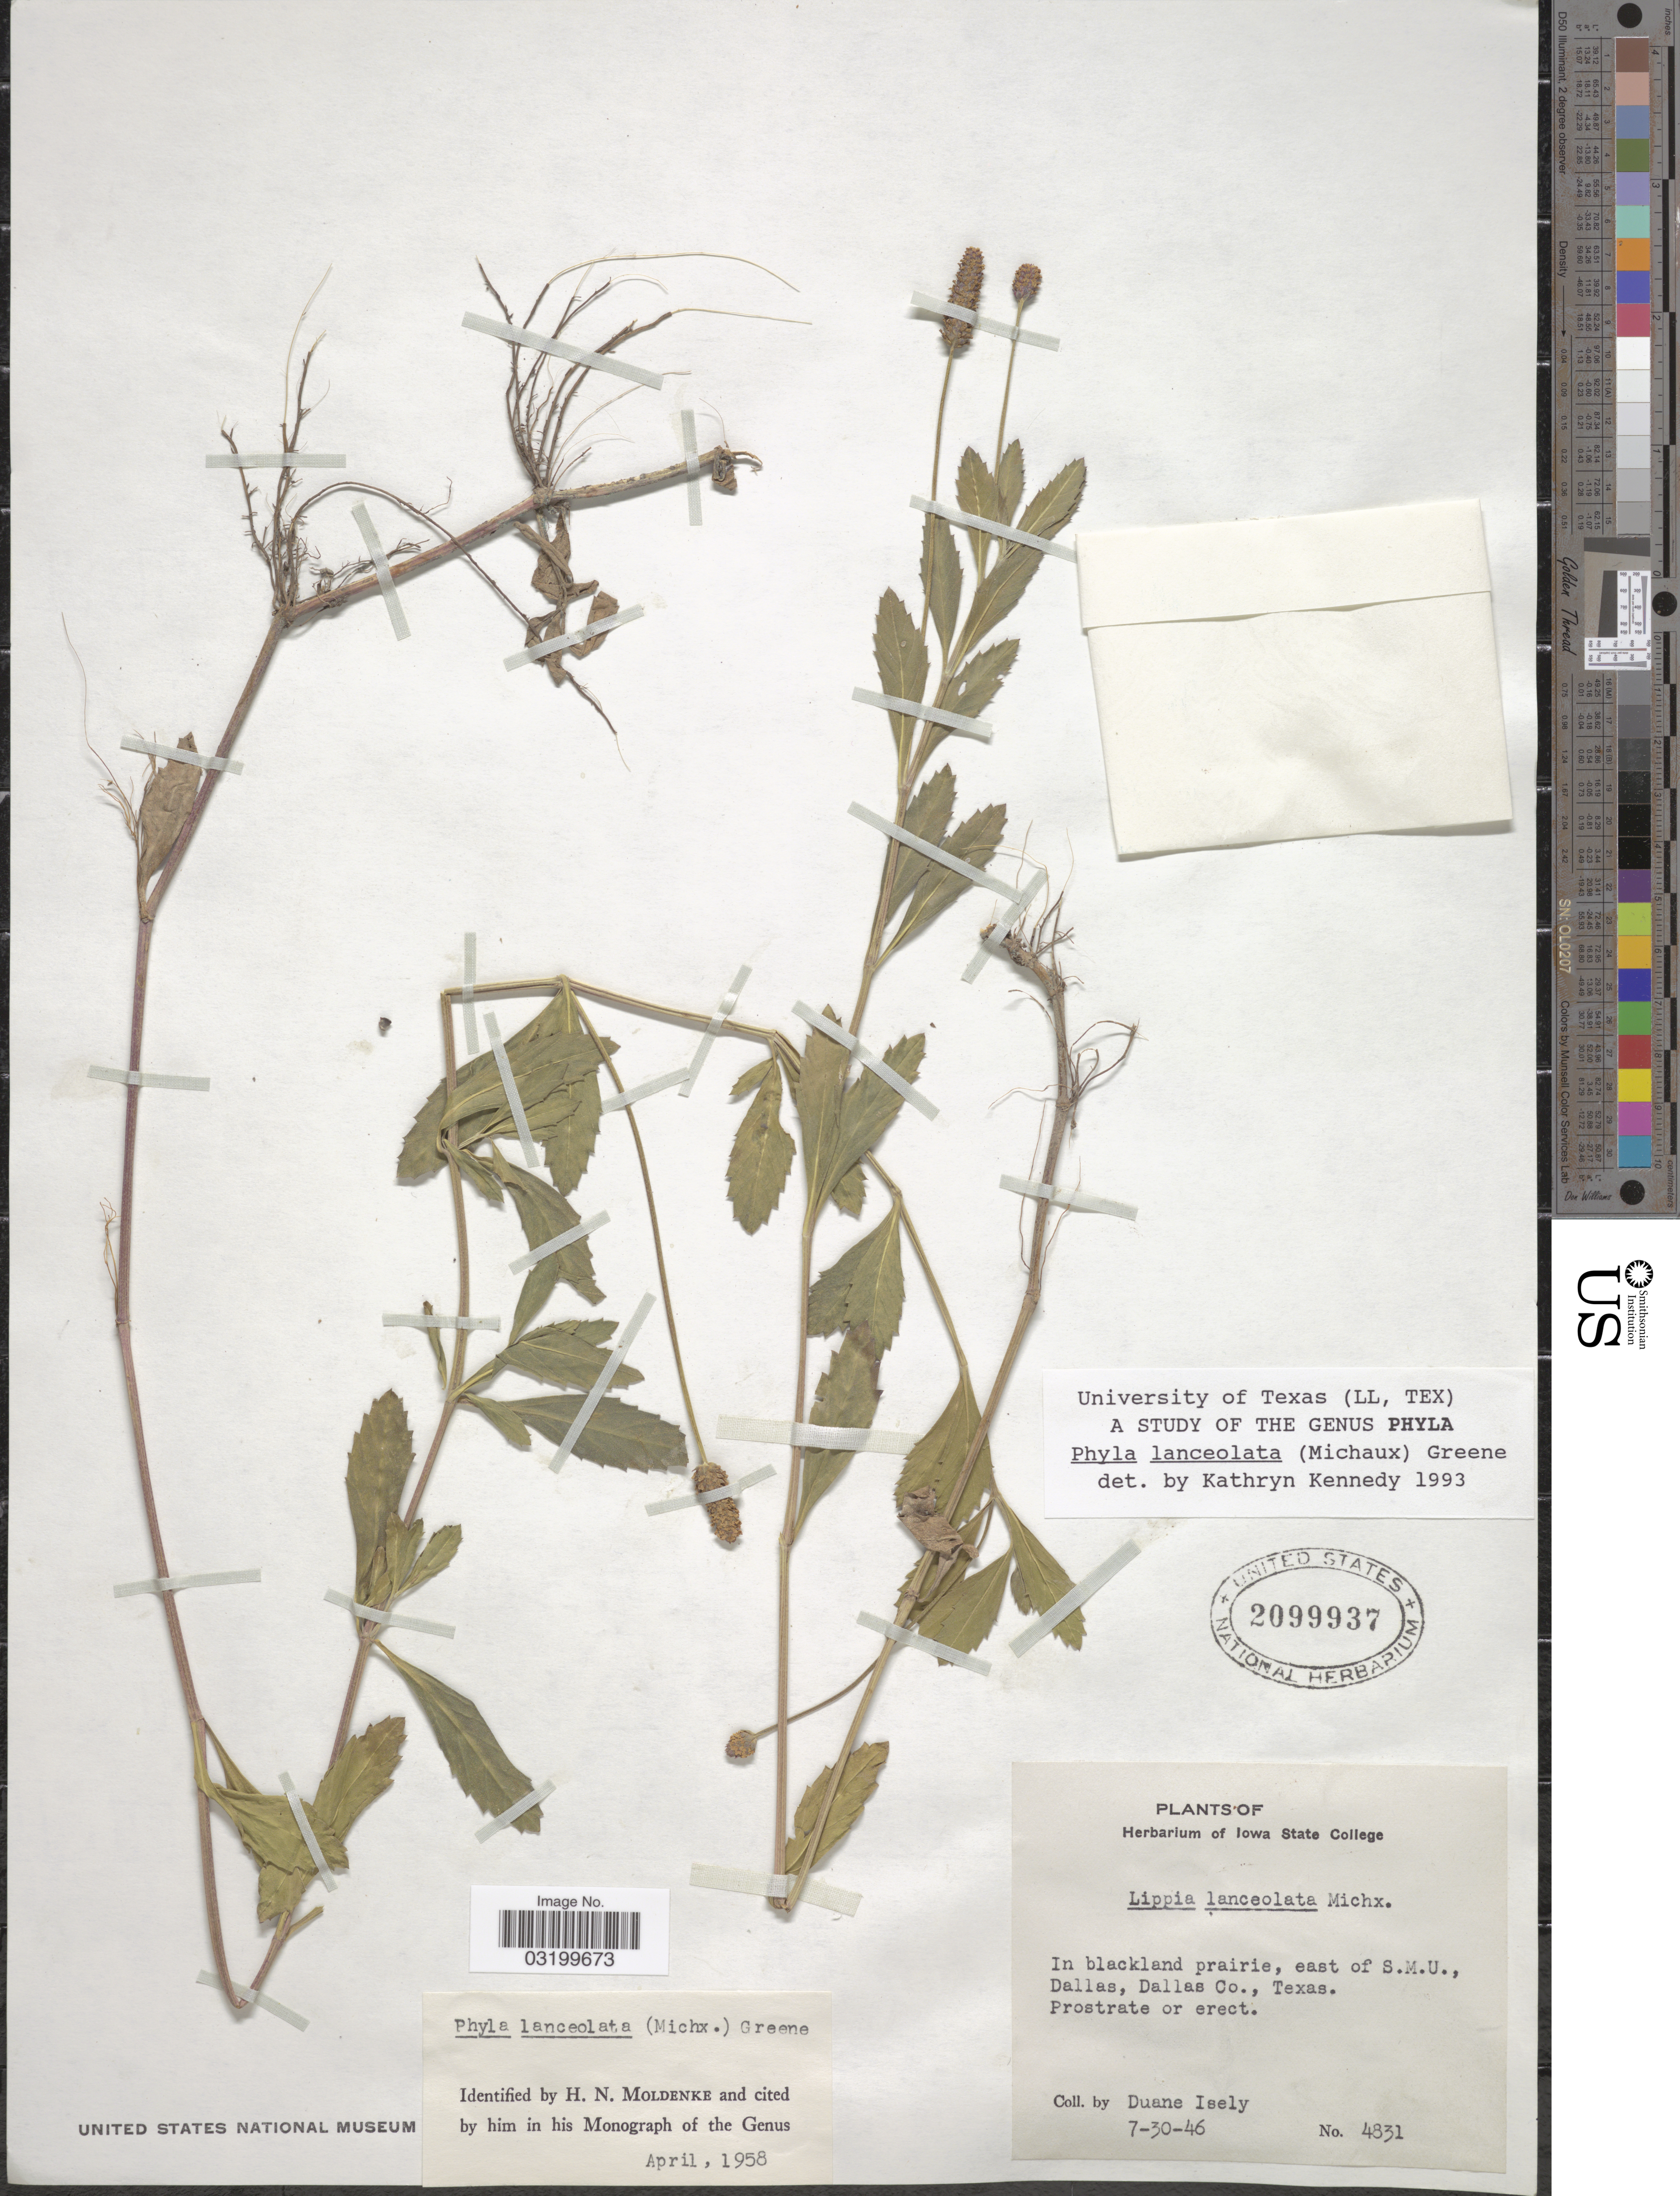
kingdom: Plantae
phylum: Tracheophyta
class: Magnoliopsida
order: Lamiales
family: Verbenaceae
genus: Phyla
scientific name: Phyla lanceolata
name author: (Michx.) Greene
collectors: D. Isely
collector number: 4831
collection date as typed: Transcribed d/m/y: 30/7/46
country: United States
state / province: Texas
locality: In blackland prairie, east of S.M.U., Dallas, Dallas Co.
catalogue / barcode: US 2099937